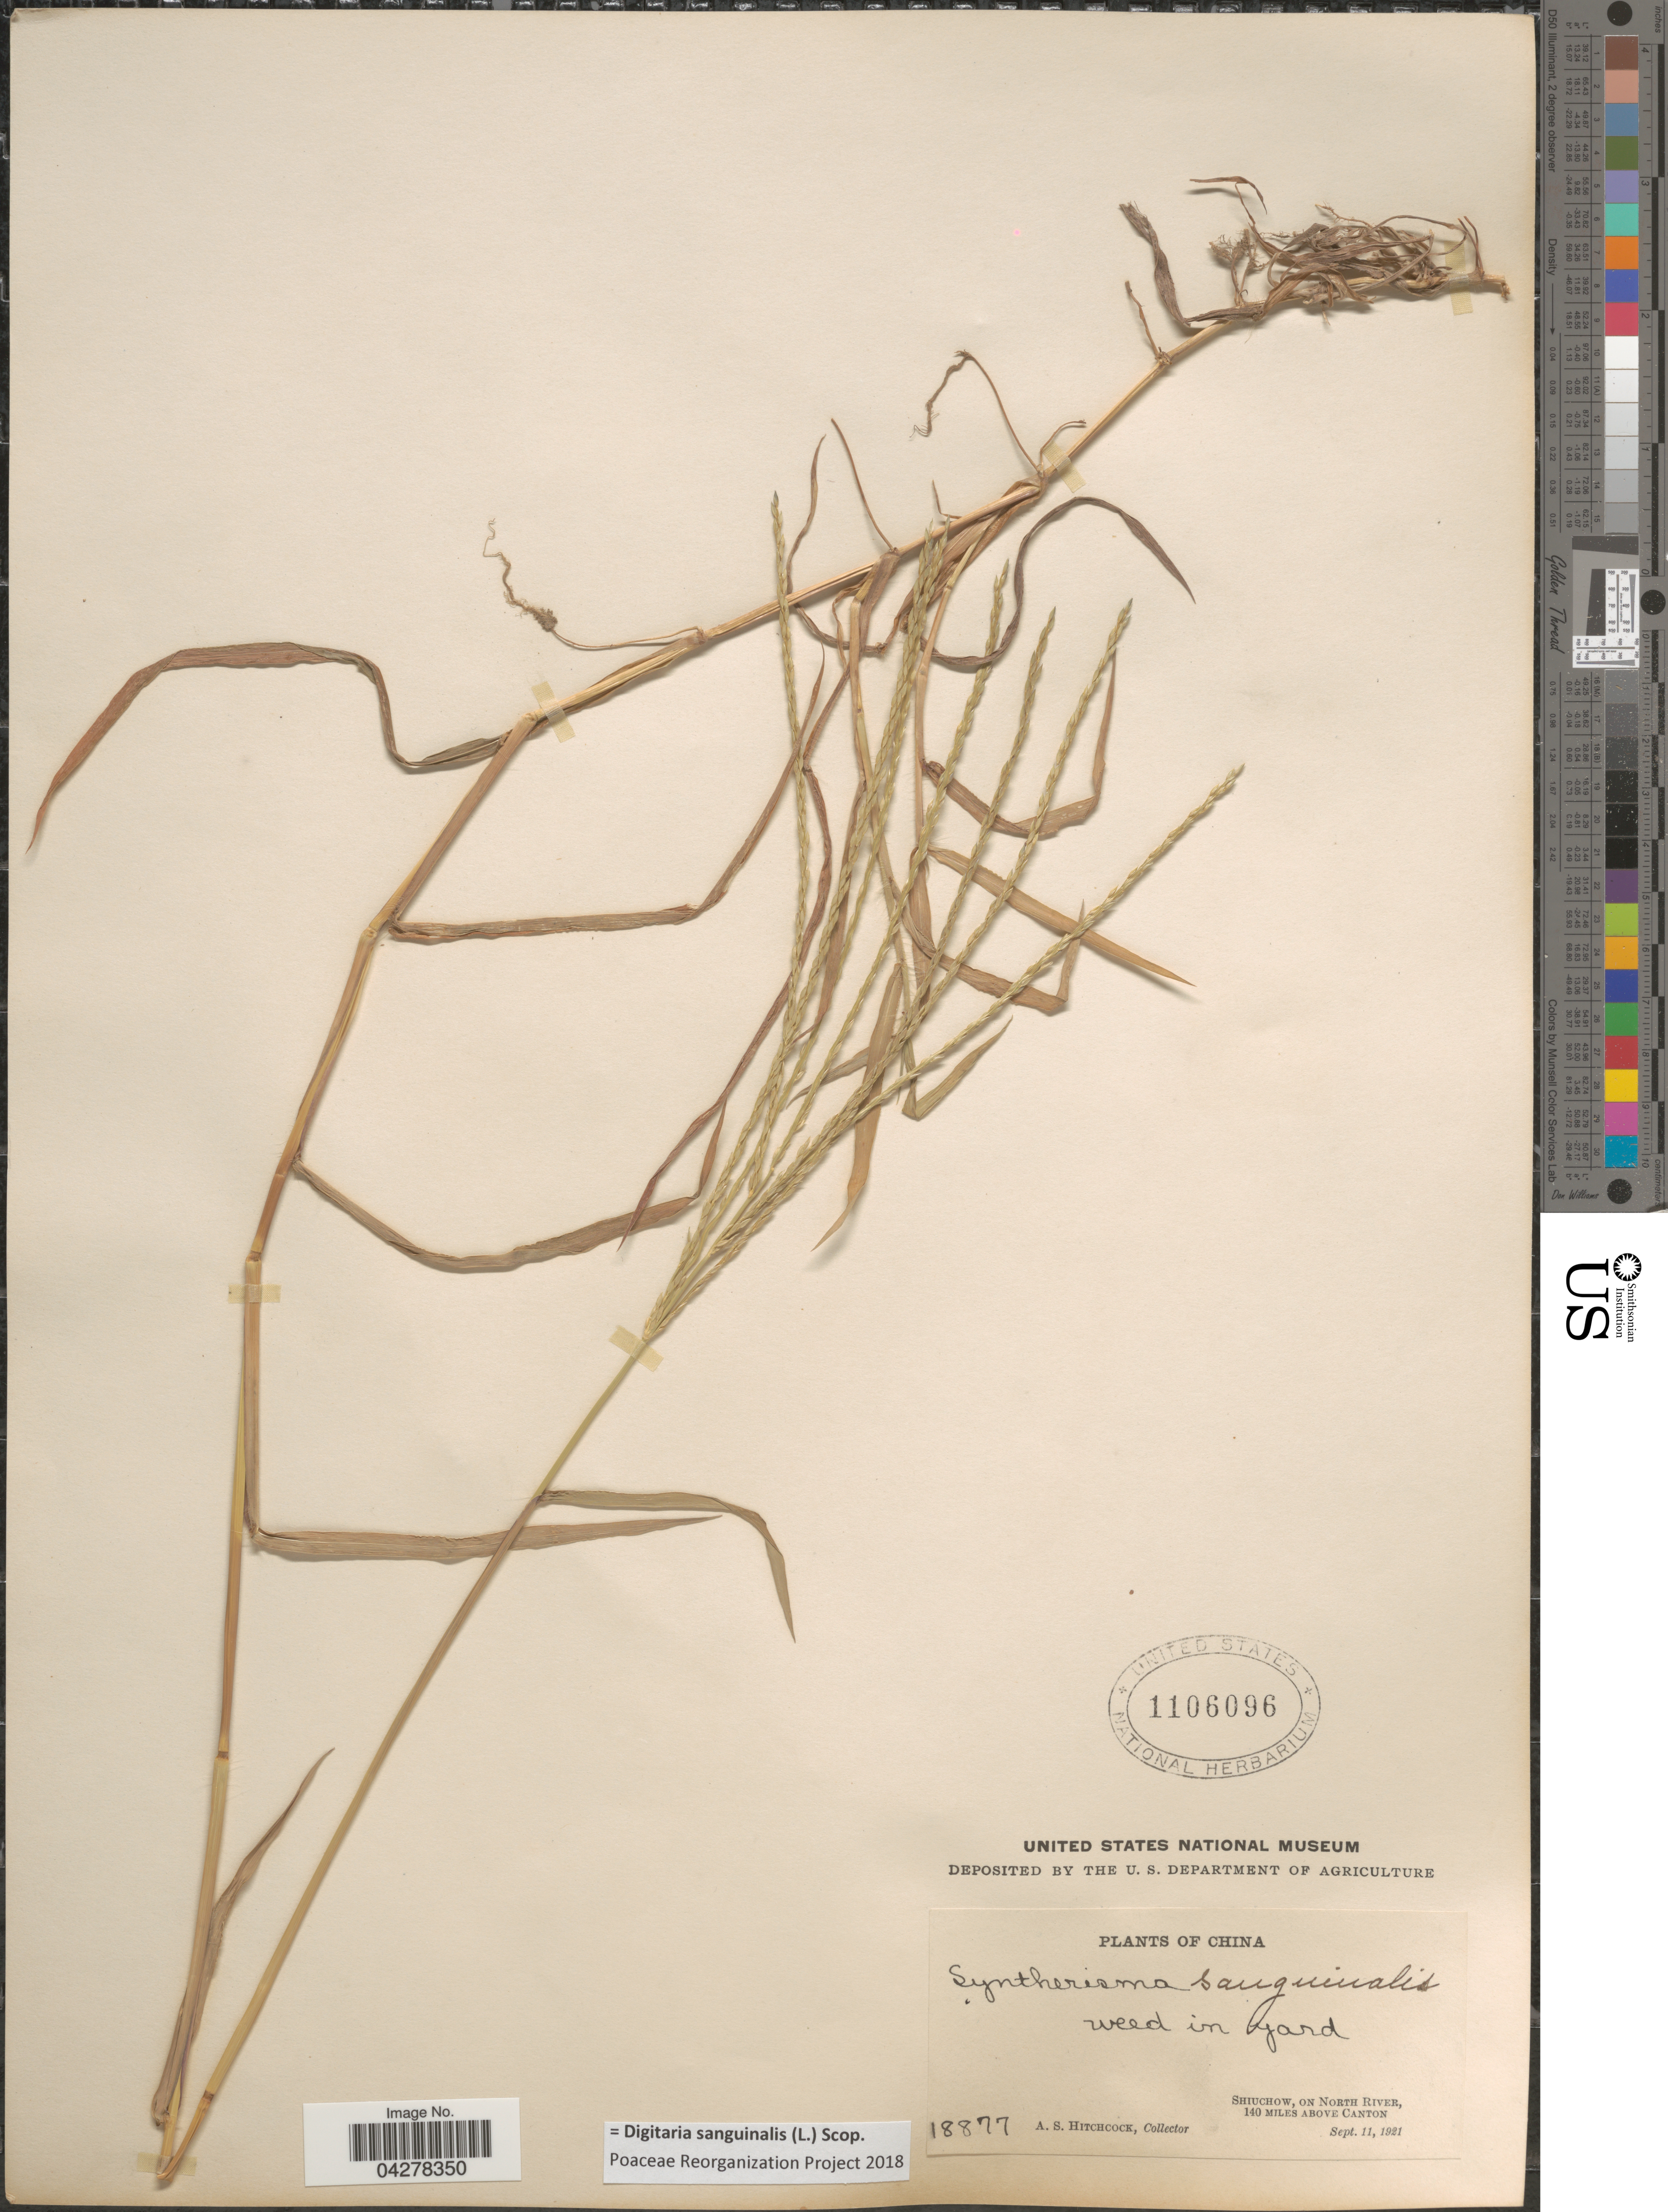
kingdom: Plantae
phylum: Tracheophyta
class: Liliopsida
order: Poales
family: Poaceae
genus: Digitaria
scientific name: Digitaria sanguinalis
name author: (L.) Scop.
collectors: A. S. Hitchcock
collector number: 18877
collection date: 1921-09-11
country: China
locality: Weed in yard. Shiuchow, on North River, 140 miles above Canton.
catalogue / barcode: US 1106096